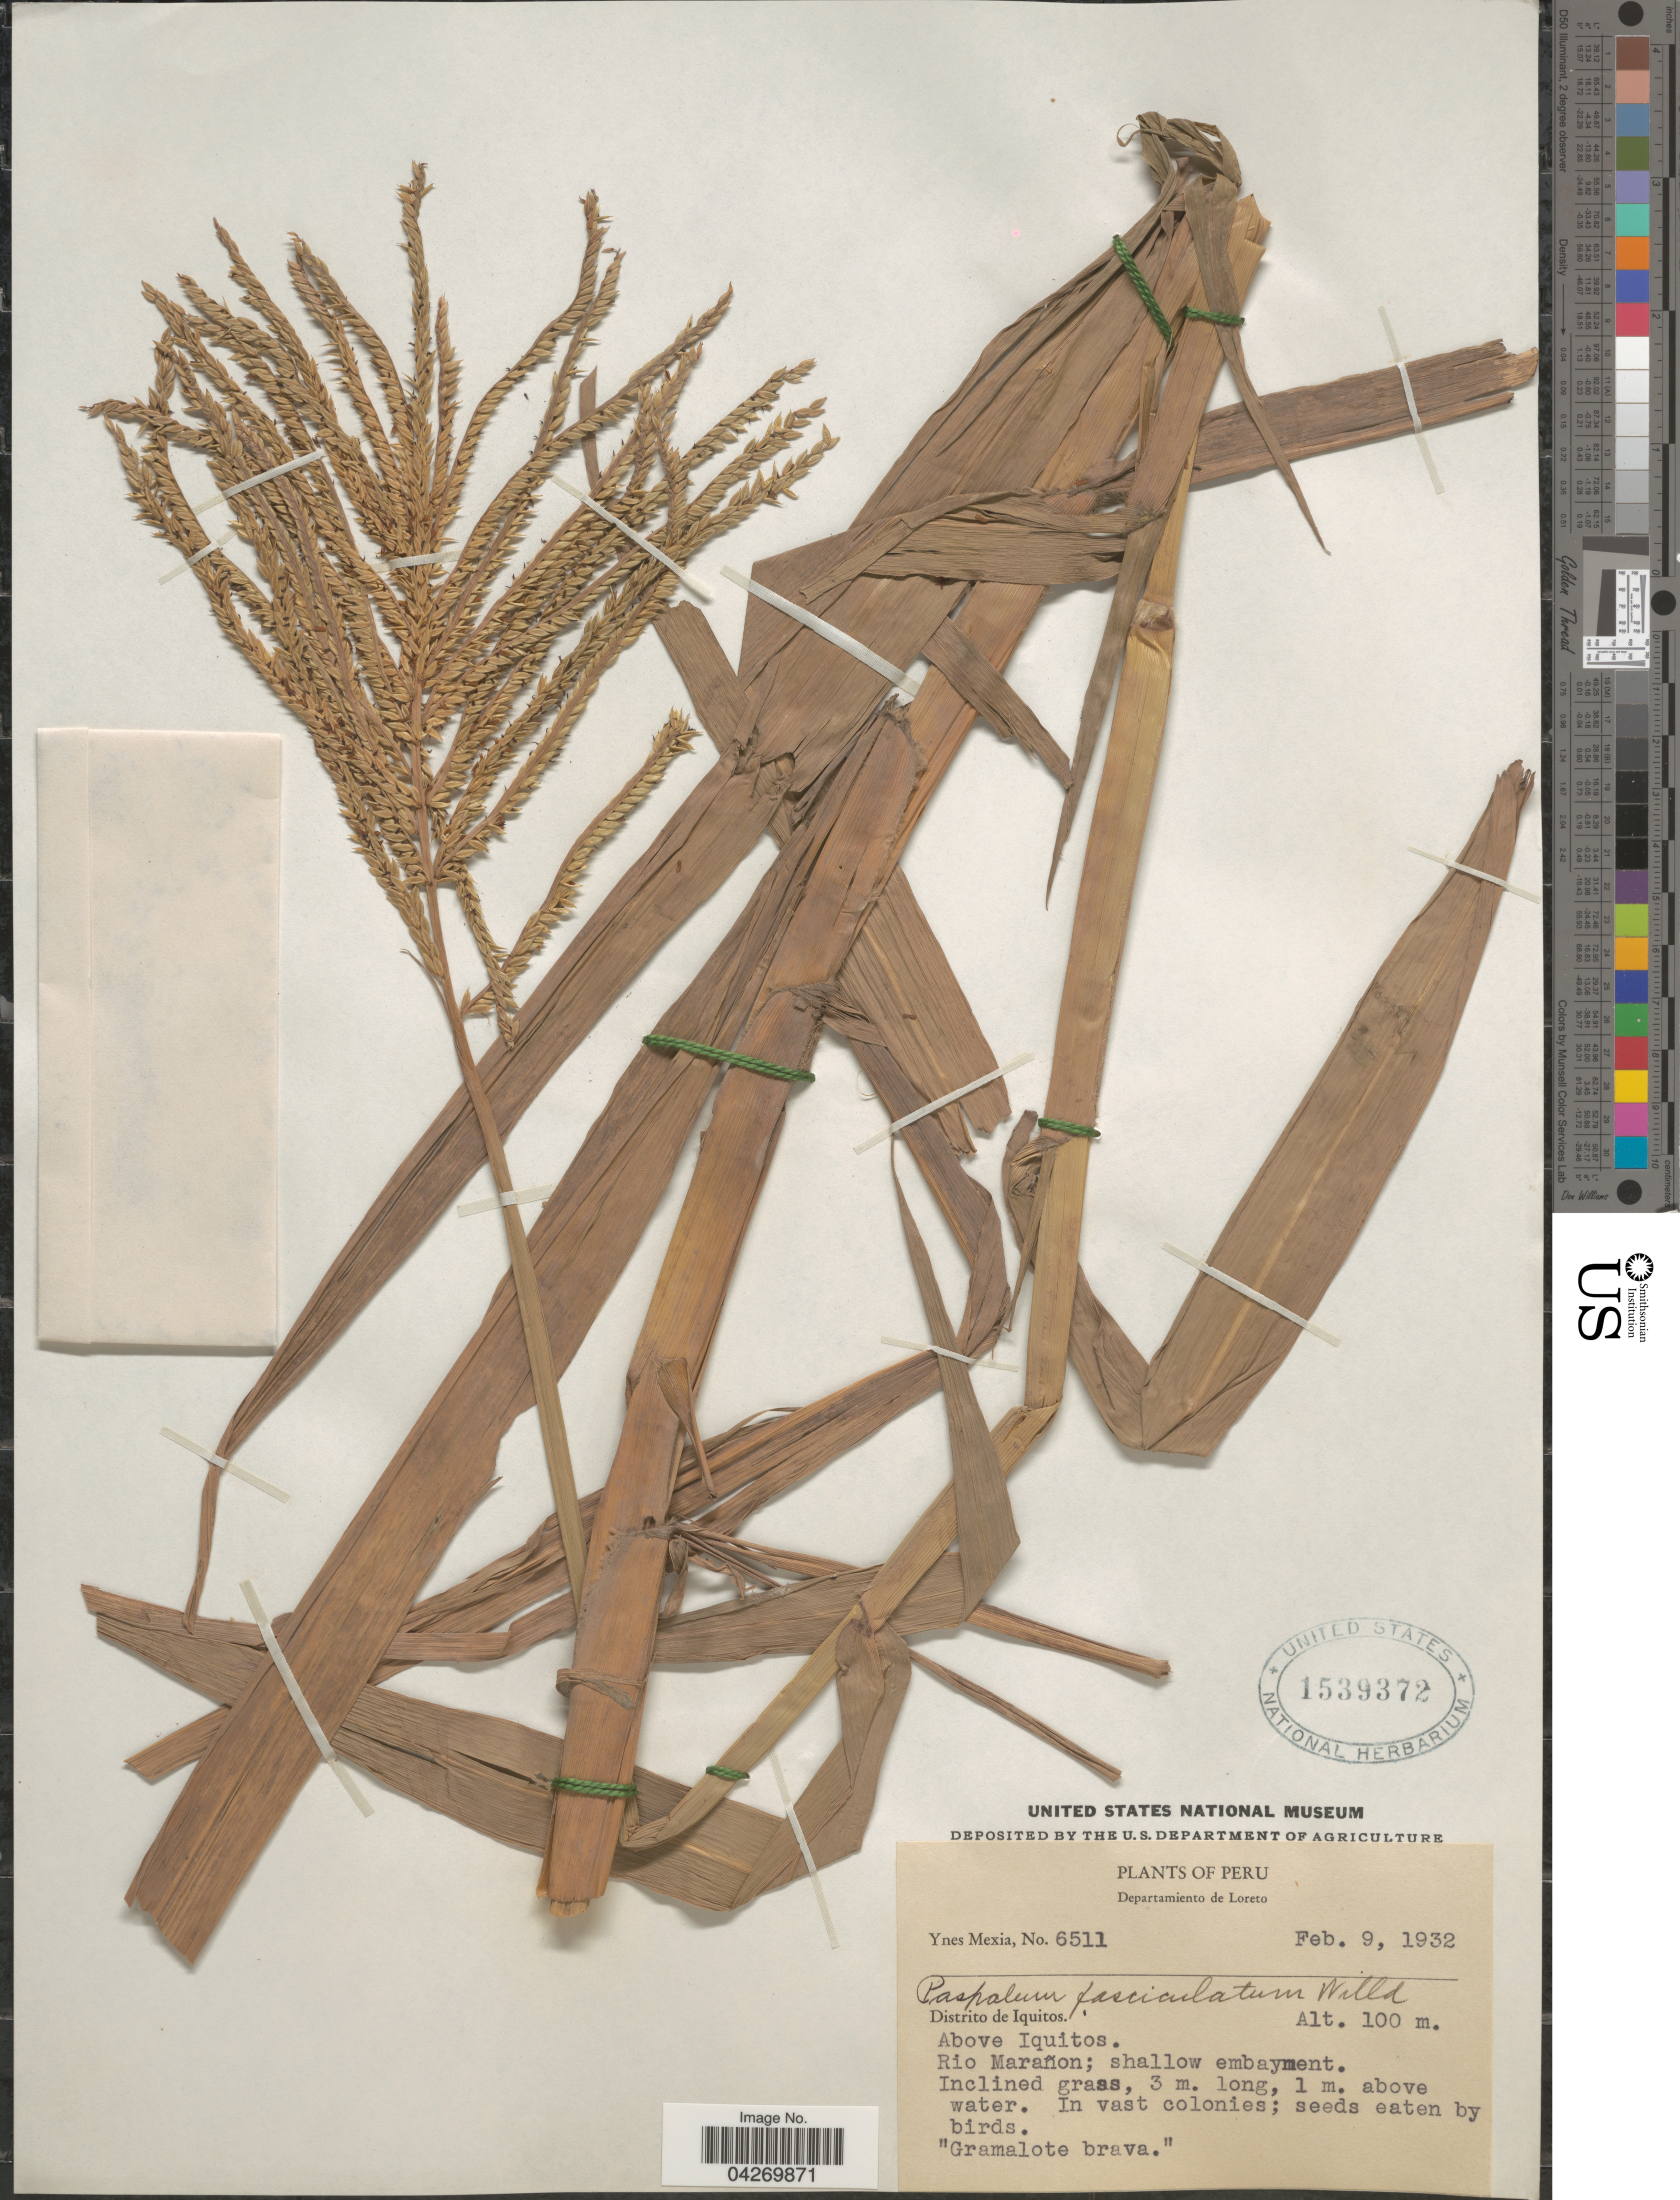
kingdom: Plantae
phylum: Tracheophyta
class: Liliopsida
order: Poales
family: Poaceae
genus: Paspalum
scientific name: Paspalum fasciculatum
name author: Willd. ex Flüggé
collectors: Y. Mexia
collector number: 6511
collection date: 1932-02-09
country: Peru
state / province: Loreto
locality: Departamiento de Loreto. Distrito de Iquitos. Above Iquitos. Rio Marañon; shallow embayment.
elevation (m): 100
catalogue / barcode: US 1539372